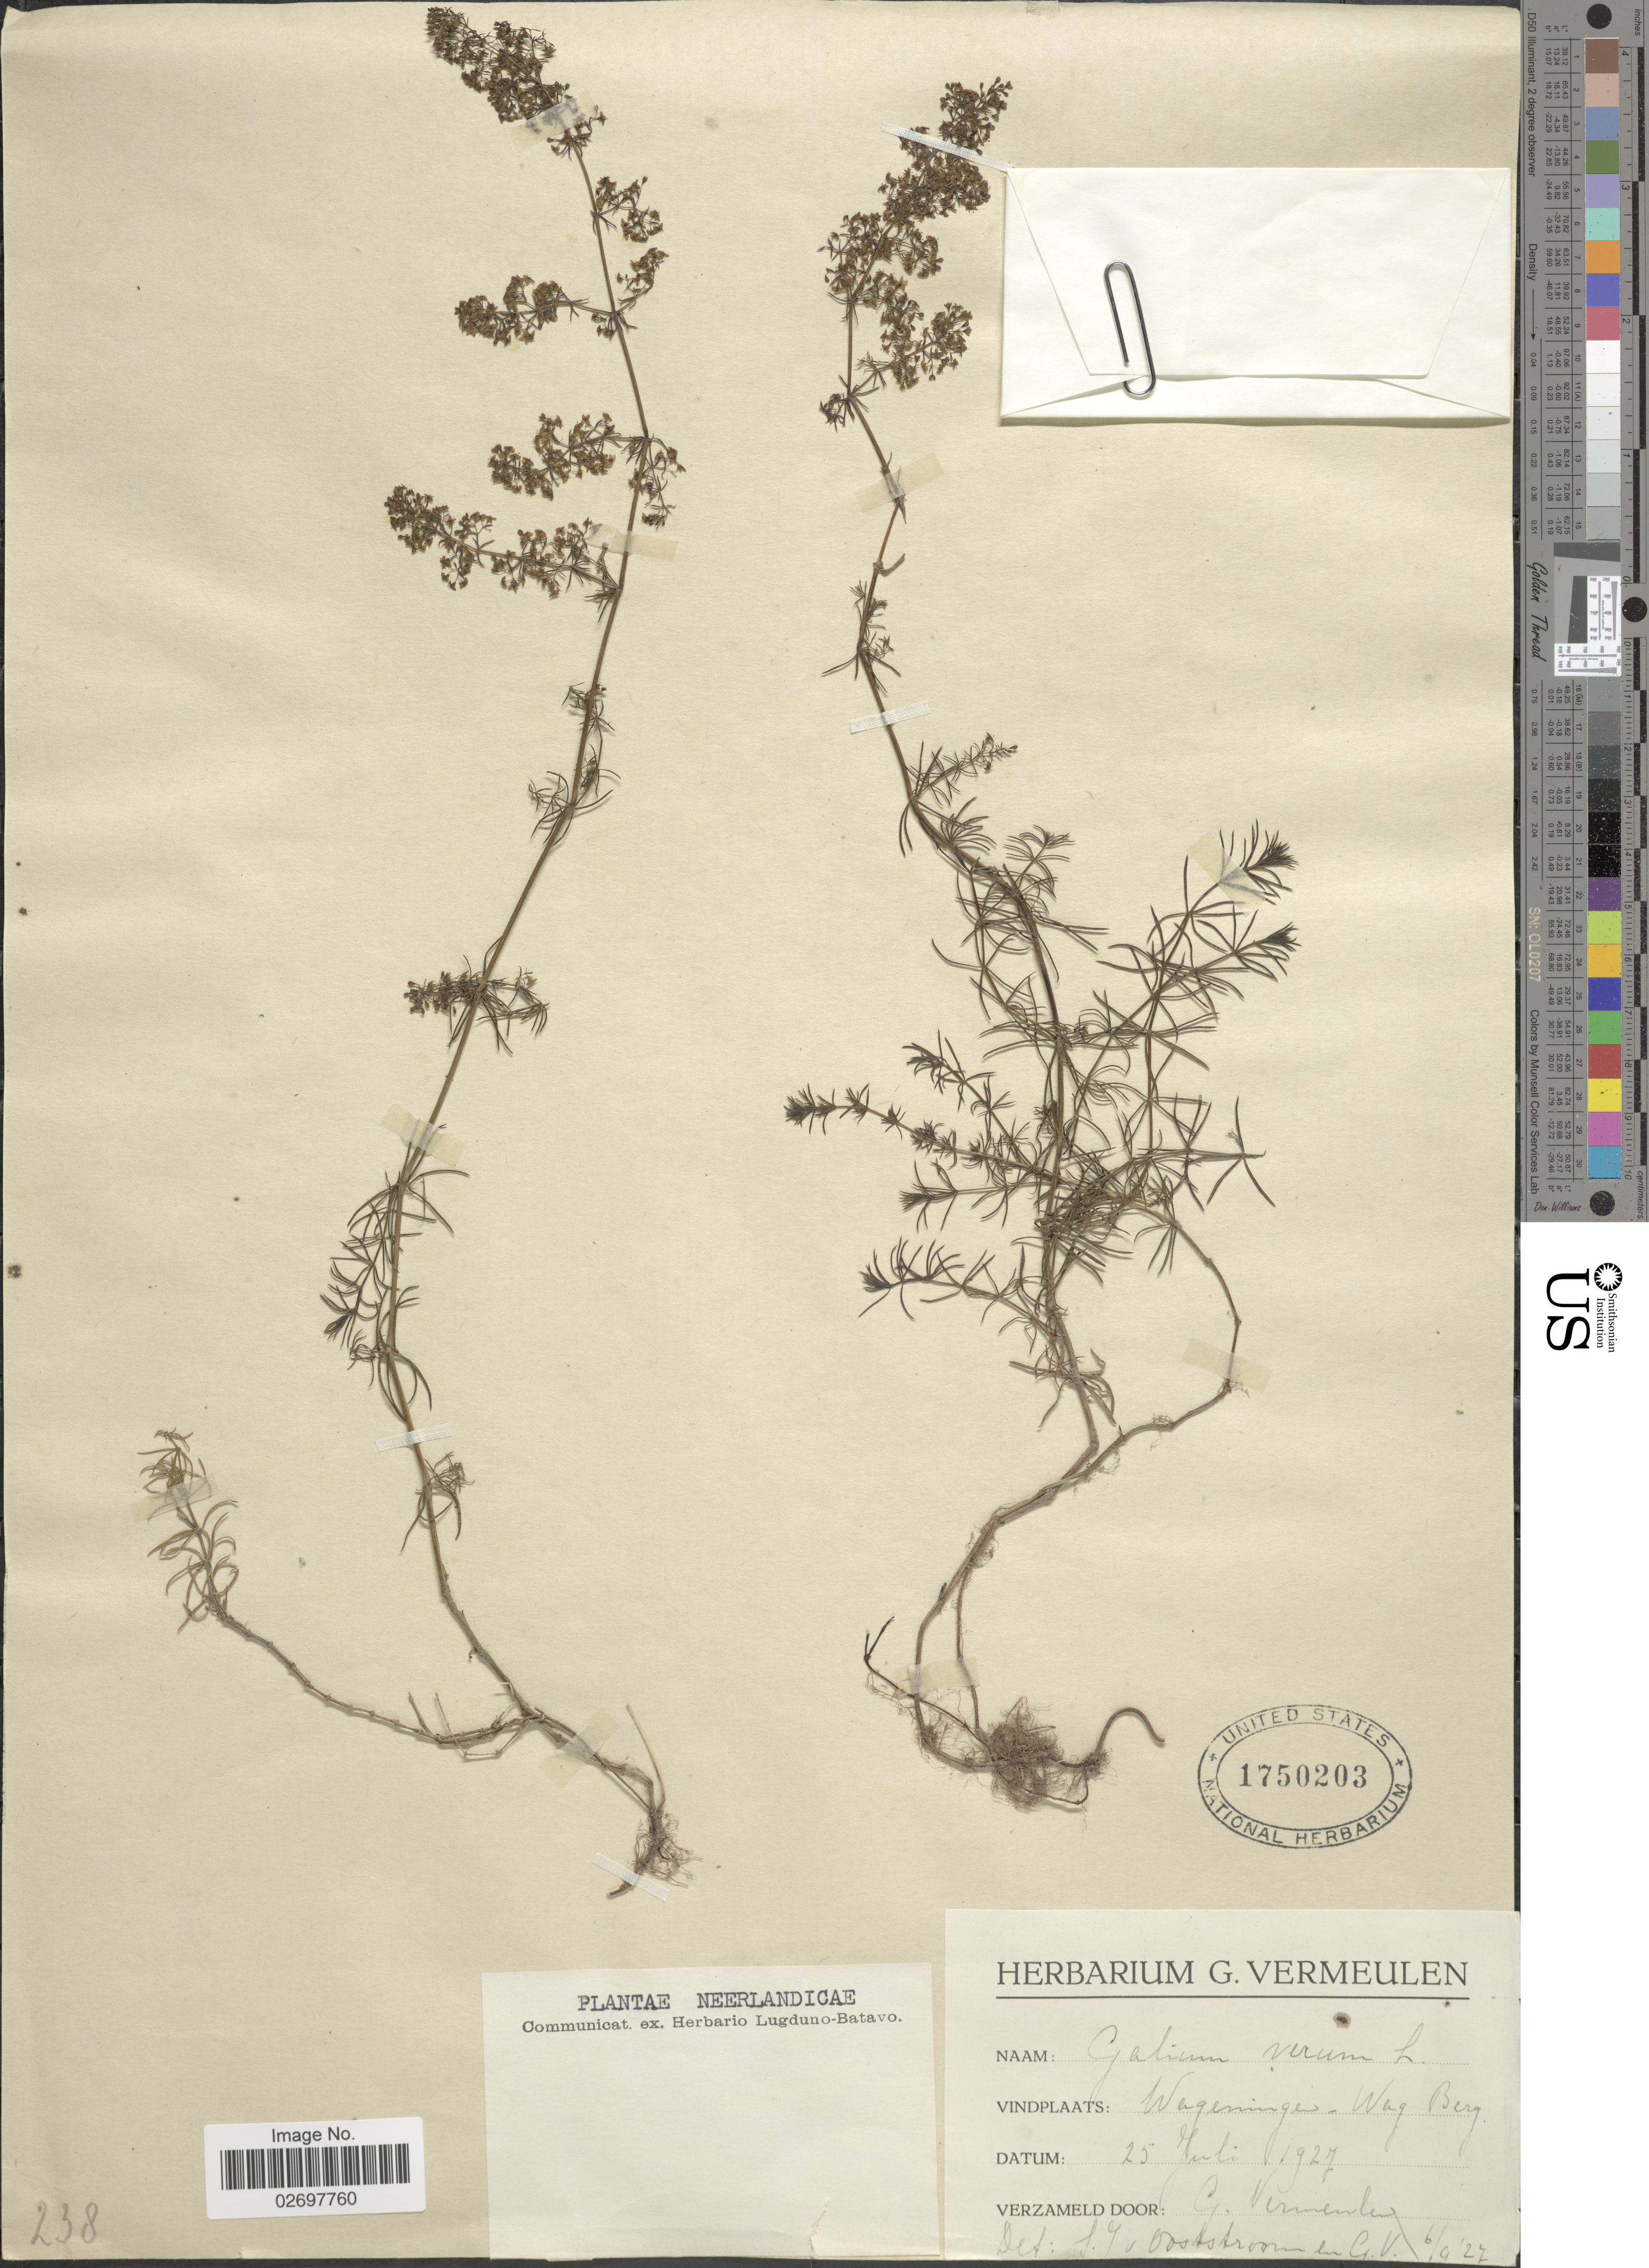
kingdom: Plantae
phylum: Tracheophyta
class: Magnoliopsida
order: Gentianales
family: Rubiaceae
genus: Galium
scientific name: Galium verum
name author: L.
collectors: G. Vermeulen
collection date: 1927-07-25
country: Netherlands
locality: Wageningen, Wag Berg.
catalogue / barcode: US 1750203